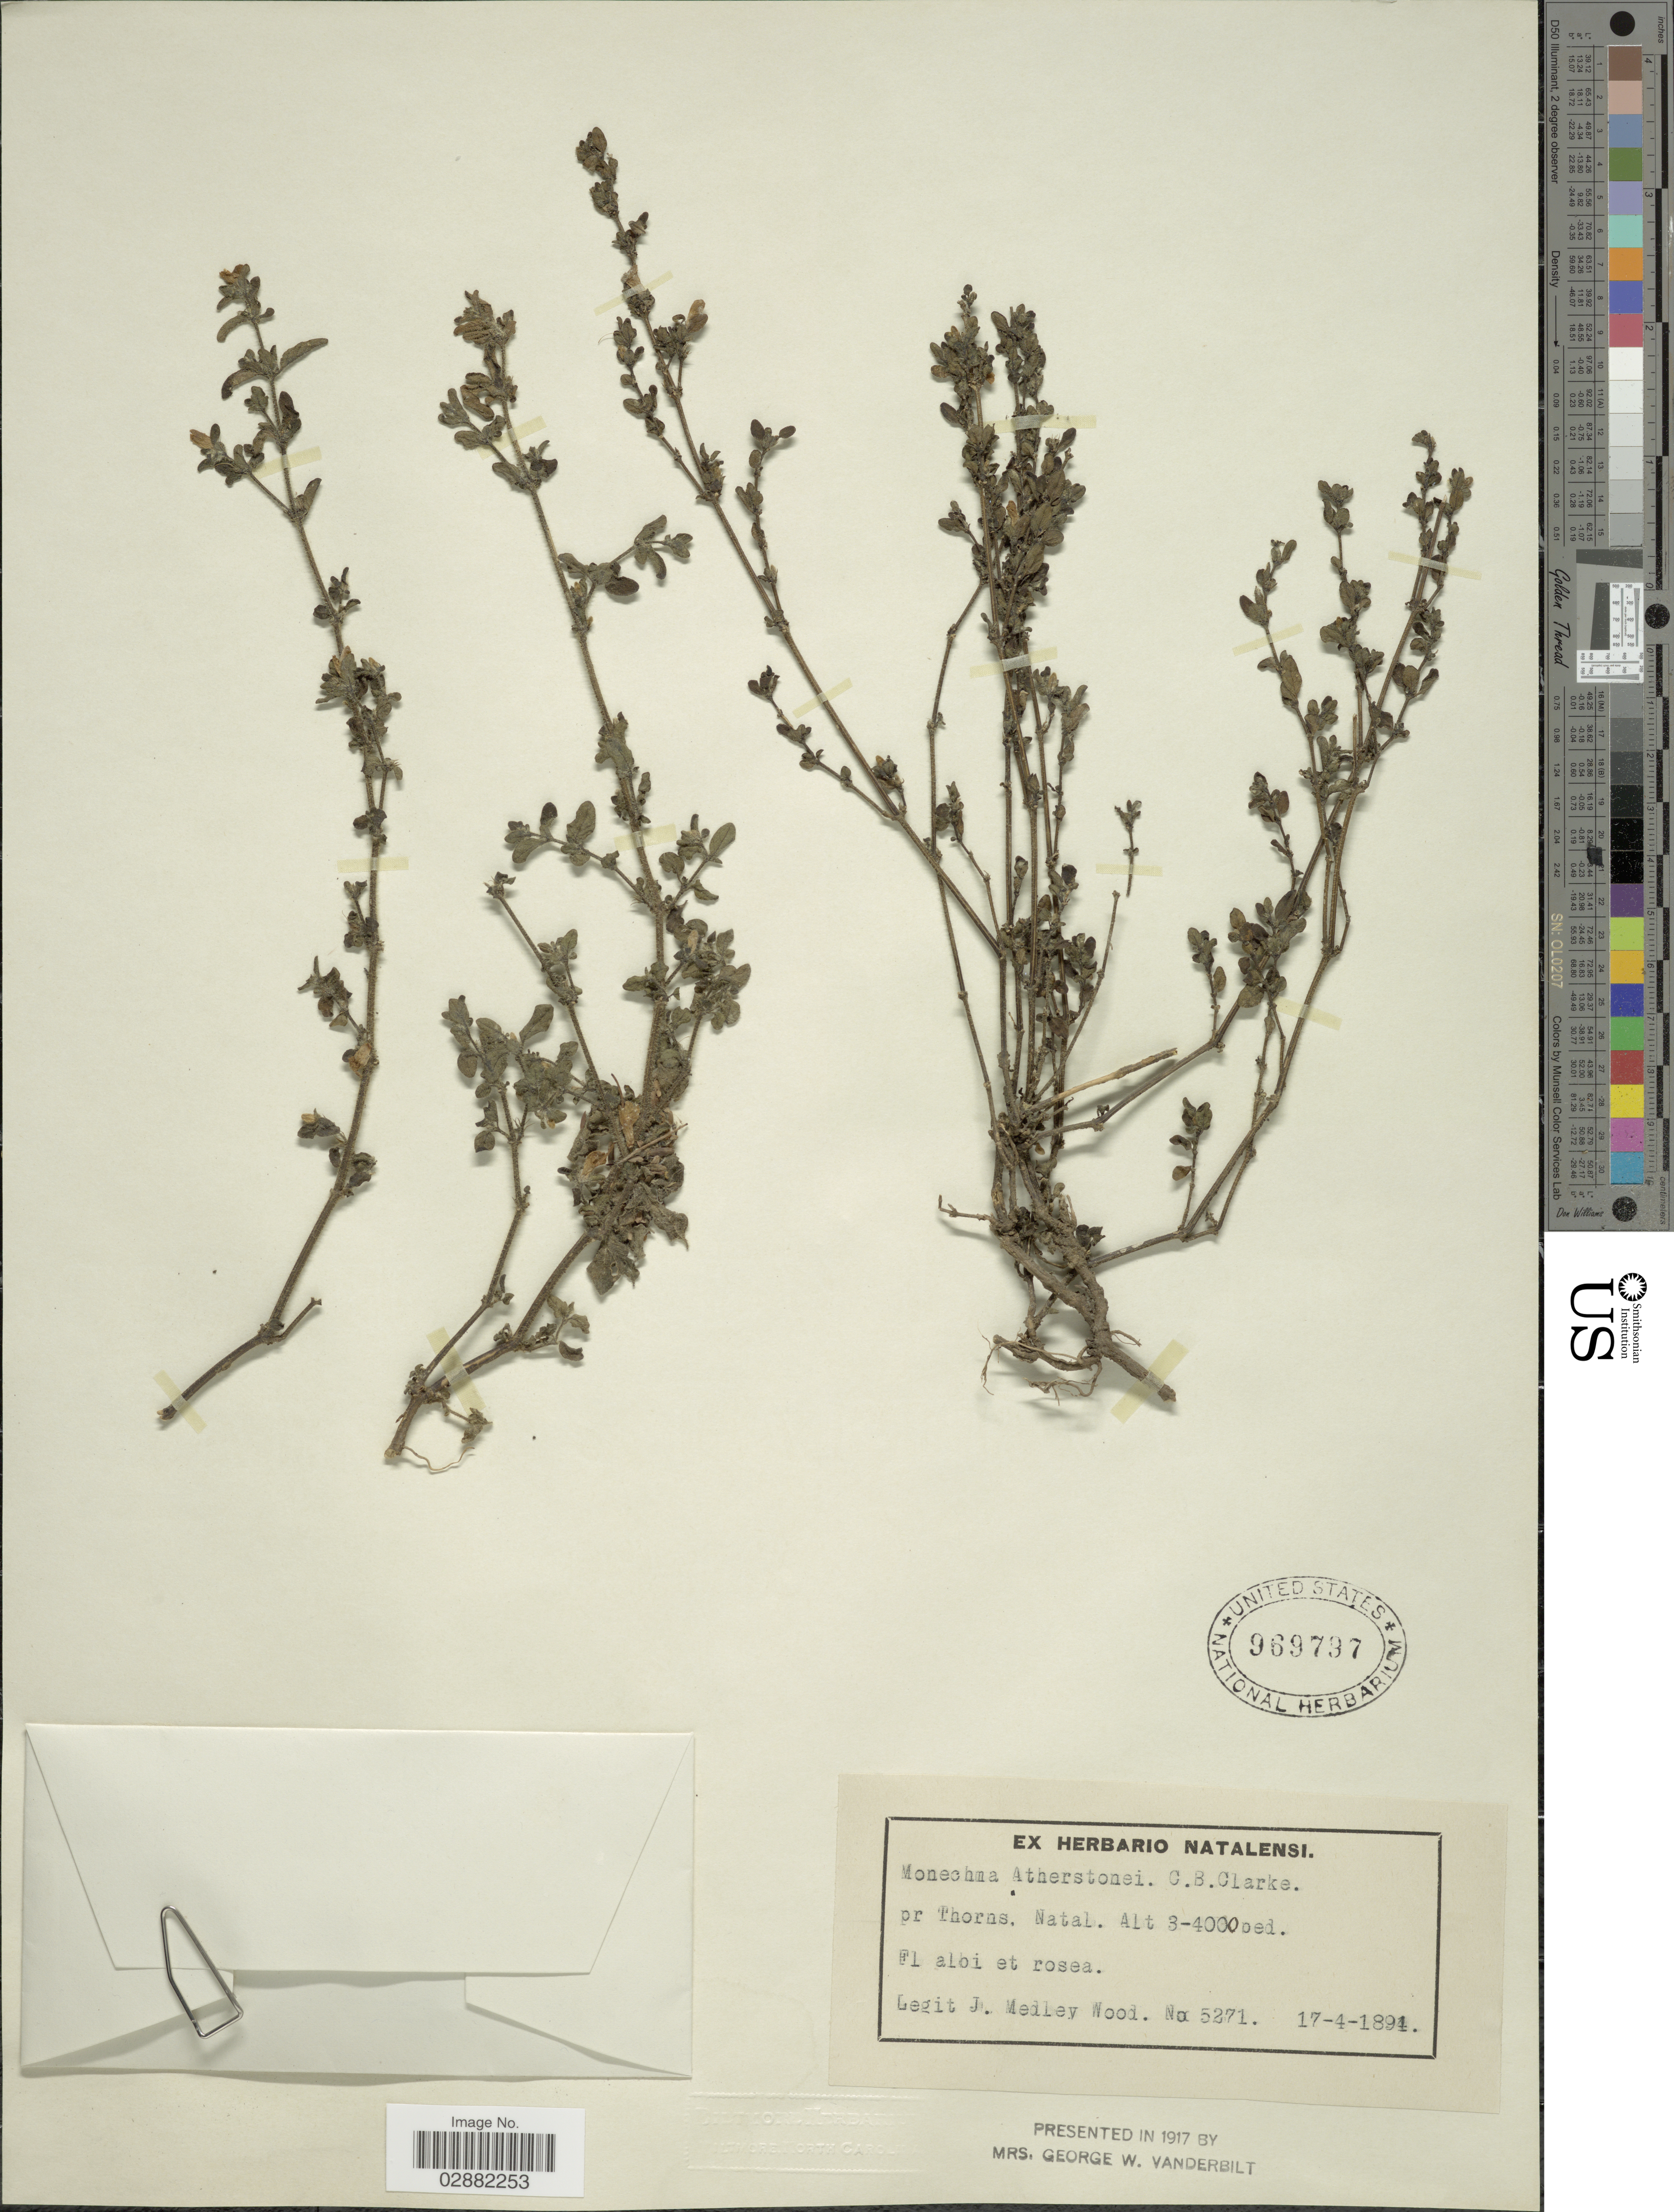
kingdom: Plantae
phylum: Tracheophyta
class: Magnoliopsida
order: Lamiales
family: Acanthaceae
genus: Justicia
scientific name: Justicia atherstonei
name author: T. Anderson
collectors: J. Medley Wood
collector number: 5271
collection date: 1894-04-17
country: South Africa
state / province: KwaZulu-Natal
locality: Pr Thorns, Natal.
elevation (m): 914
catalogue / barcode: US 969737